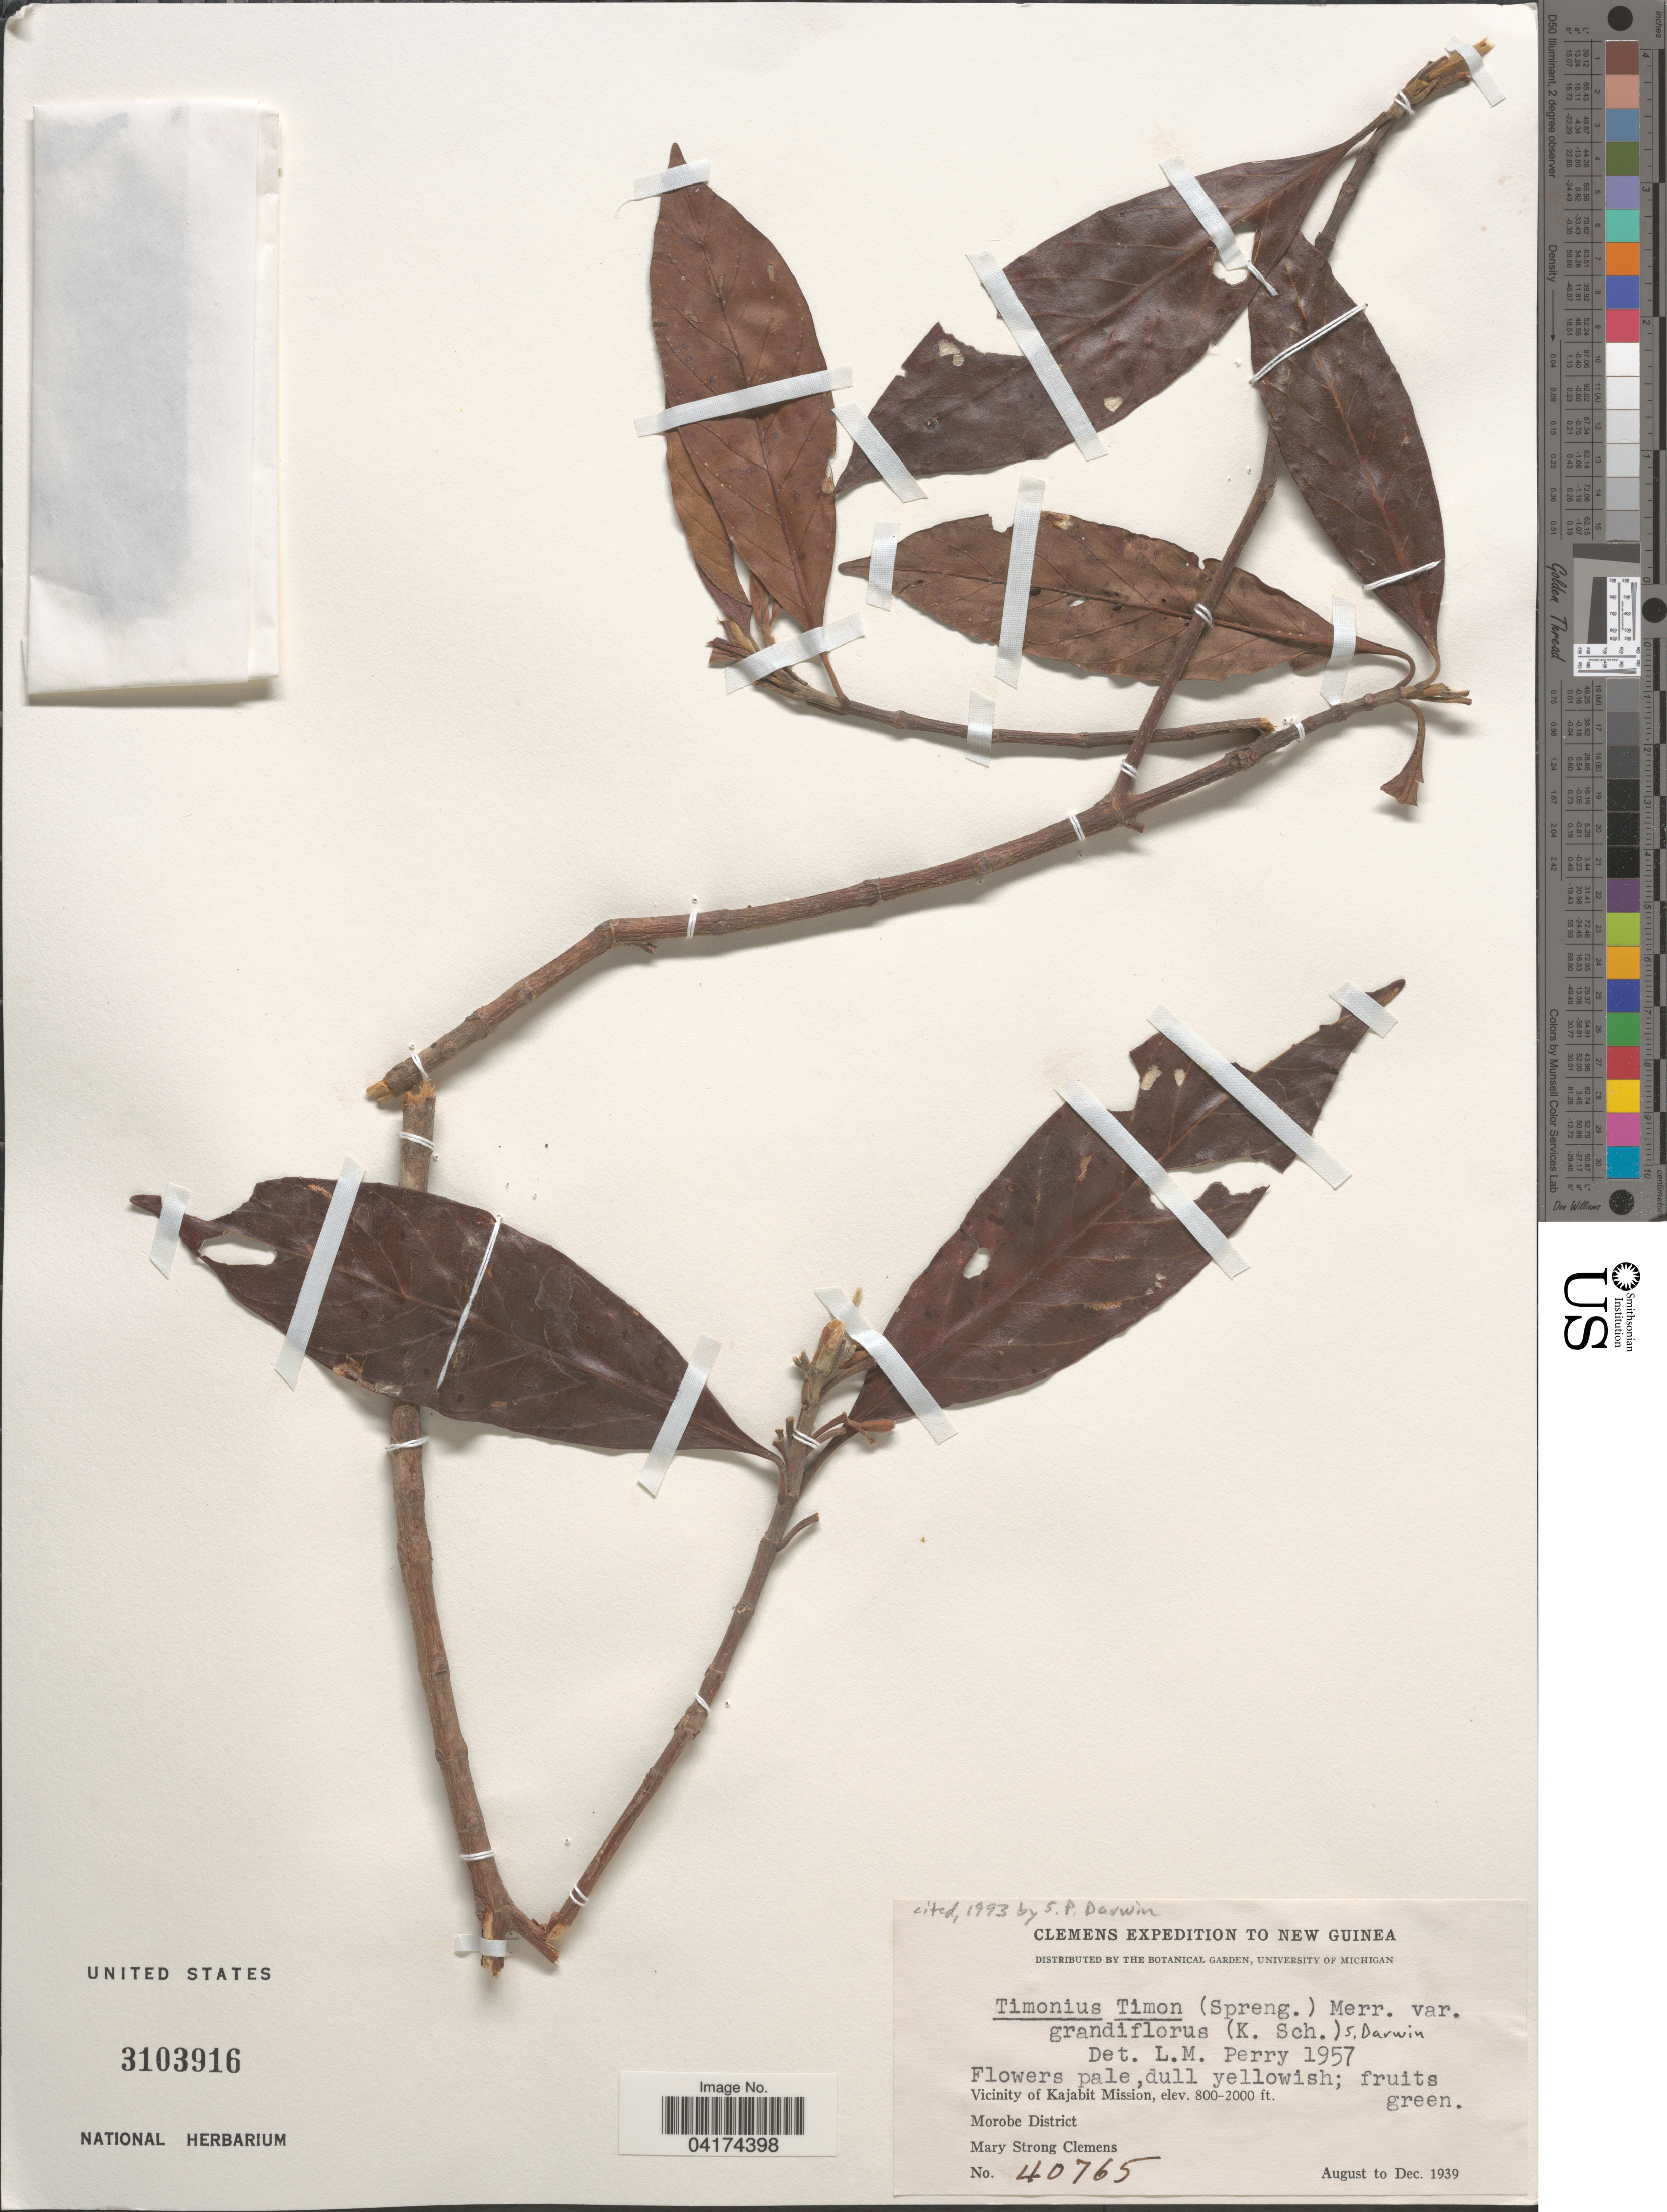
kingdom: Plantae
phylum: Tracheophyta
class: Magnoliopsida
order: Gentianales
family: Rubiaceae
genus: Timonius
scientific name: Timonius timon var. grandiflorus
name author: (K. Schum.) S.P. Darwin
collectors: M. S. Clemens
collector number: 40765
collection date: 1939-08/1939-12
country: Papua New Guinea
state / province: Morobe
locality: Vicinity of Kajabit Mission. Morobe District.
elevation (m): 244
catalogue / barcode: US 3103916